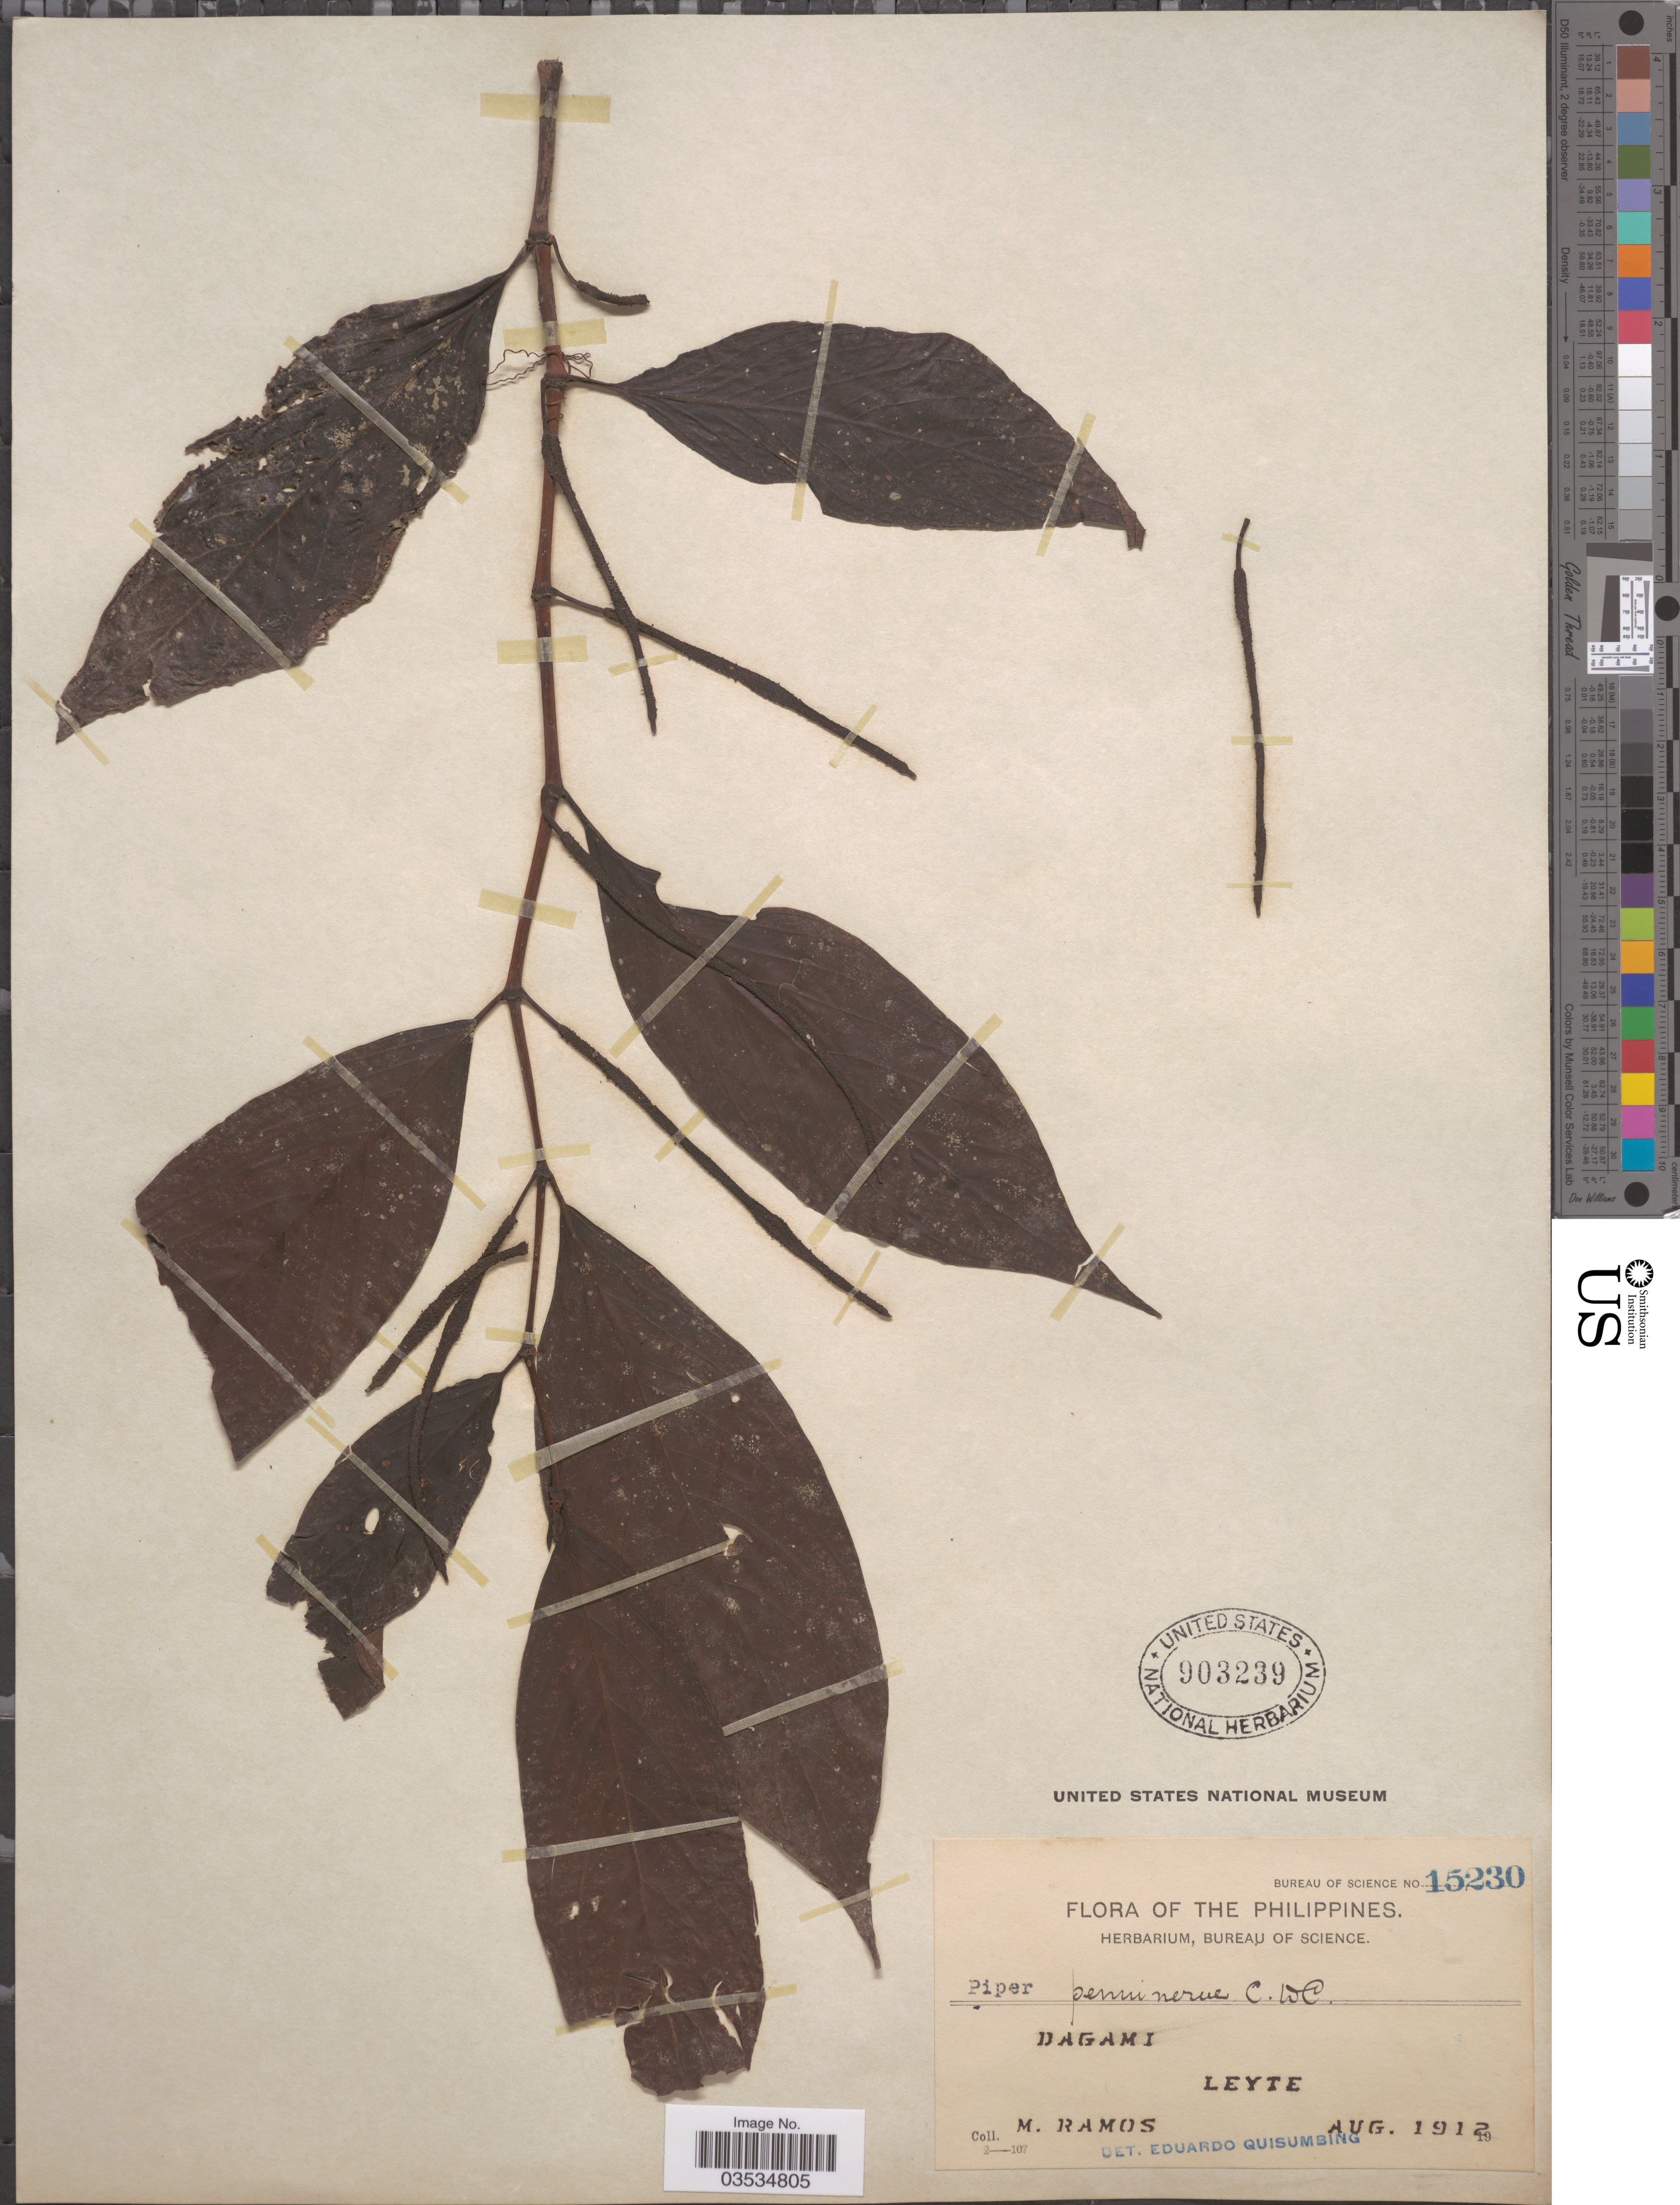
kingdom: Plantae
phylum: Tracheophyta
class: Magnoliopsida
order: Piperales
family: Piperaceae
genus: Piper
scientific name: Piper penninerve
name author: C. DC.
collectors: M. Ramos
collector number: Bureau of Science 15230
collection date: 1912-08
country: Philippines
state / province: Eastern Visayas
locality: Dagami. Leyte.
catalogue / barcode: US 903239